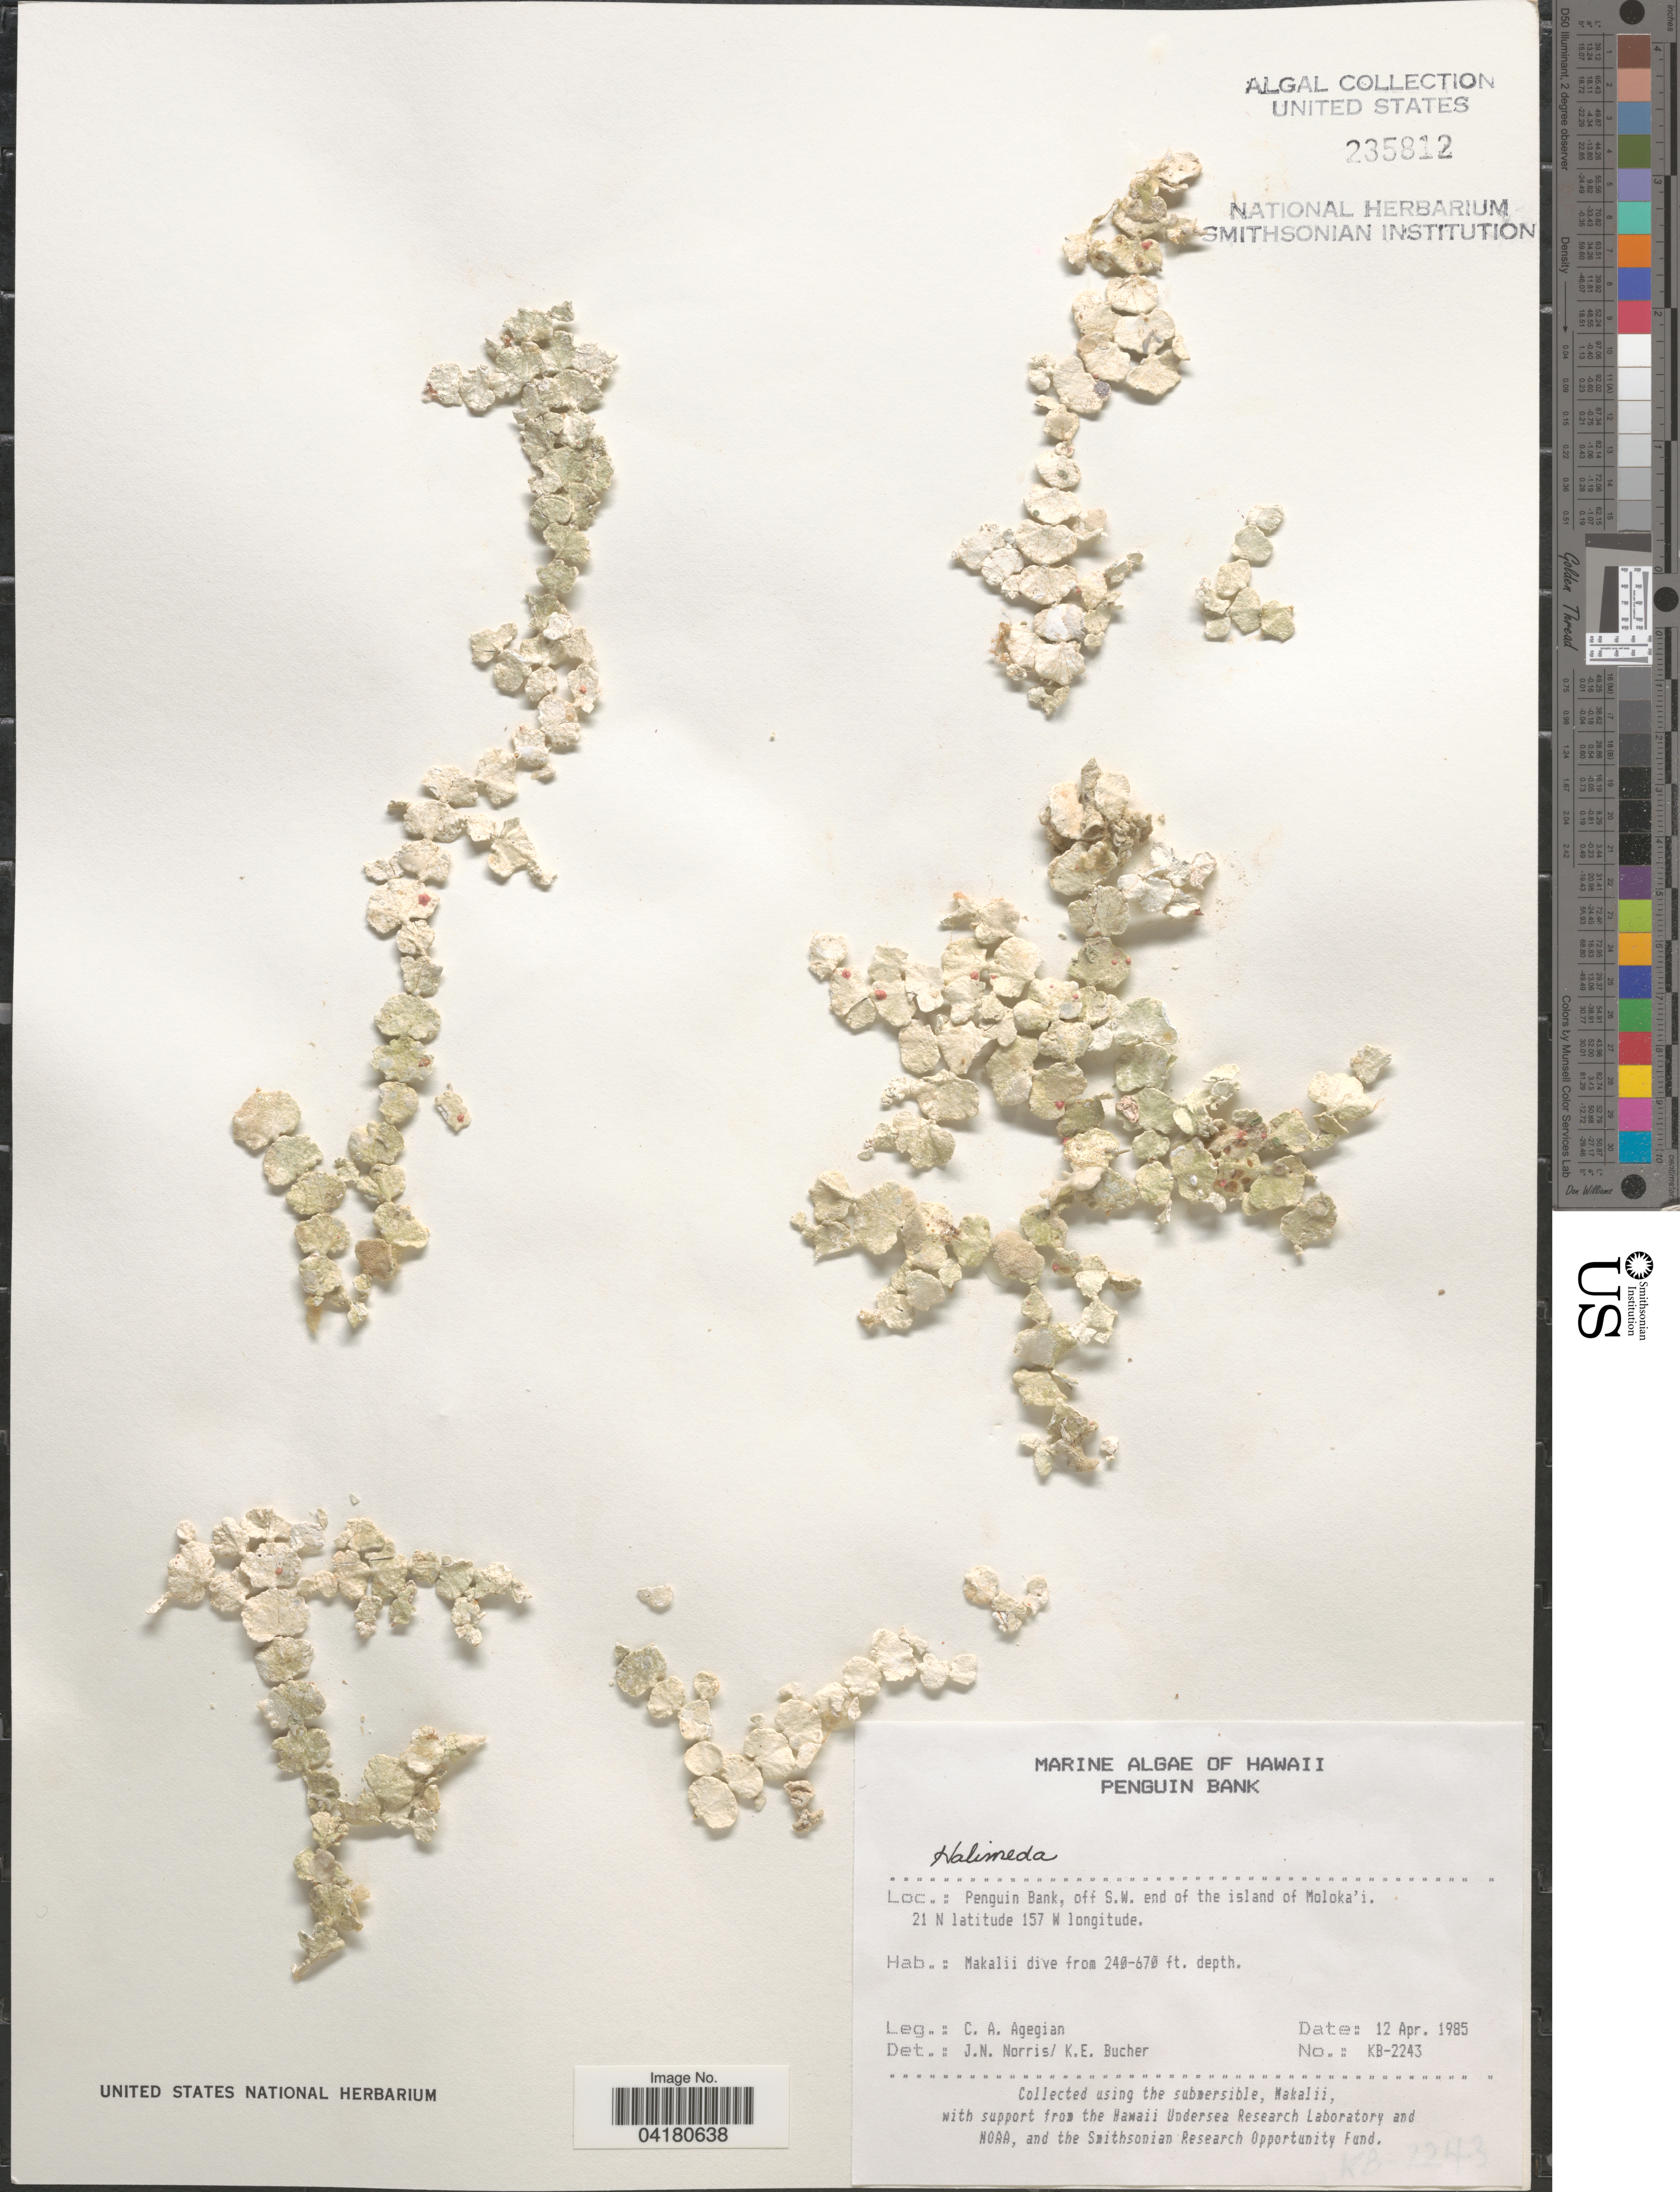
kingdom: Plantae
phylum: Chlorophyta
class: Ulvophyceae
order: Bryopsidales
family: Halimedaceae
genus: Halimeda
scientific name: Halimeda sp.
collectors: C. Agegian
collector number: KB-2243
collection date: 1985-04-12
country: United States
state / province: Hawaii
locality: Penguin Bank, off S.W. end of the island of Moloka'i.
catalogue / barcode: US 235812